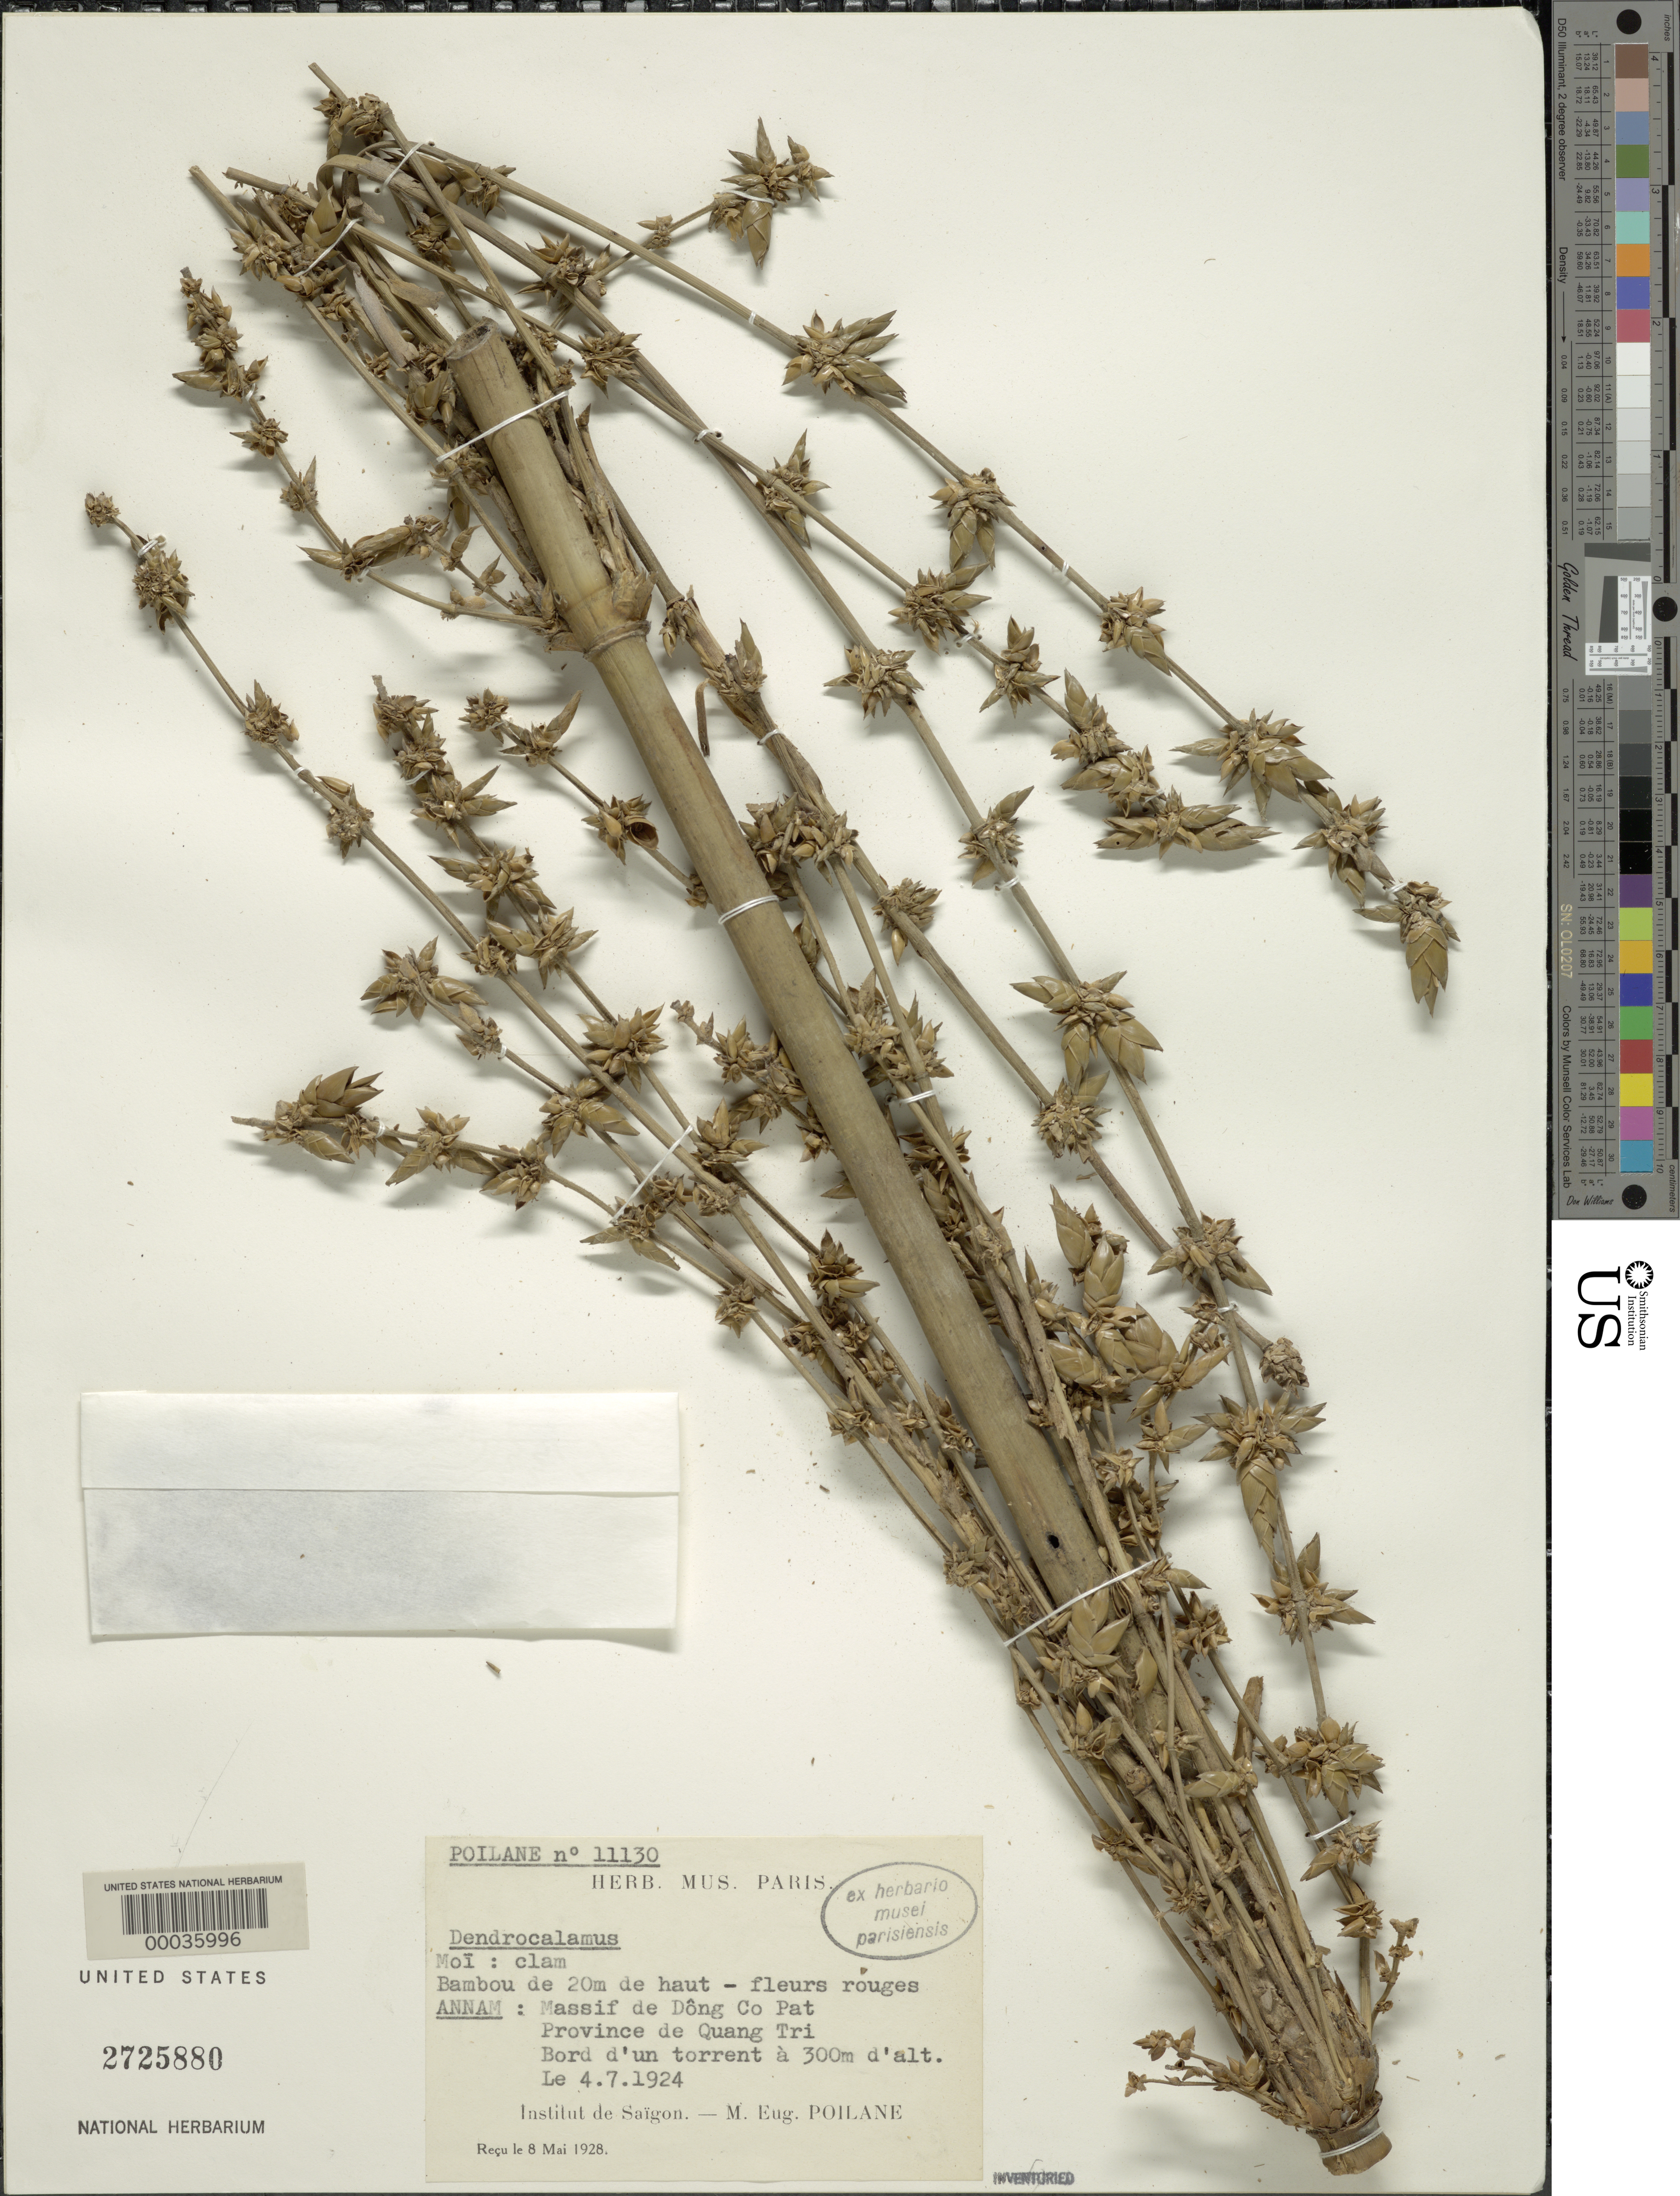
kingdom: Plantae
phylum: Tracheophyta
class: Liliopsida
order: Poales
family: Poaceae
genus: Dendrocalamus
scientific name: Dendrocalamus sp.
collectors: M. Poilane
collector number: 11130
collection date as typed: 04 Jul 1924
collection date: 1924-07-04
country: Vietnam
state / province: Quang Tri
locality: Annam, saigon, massif de dong co pat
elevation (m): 300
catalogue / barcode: US 2725880